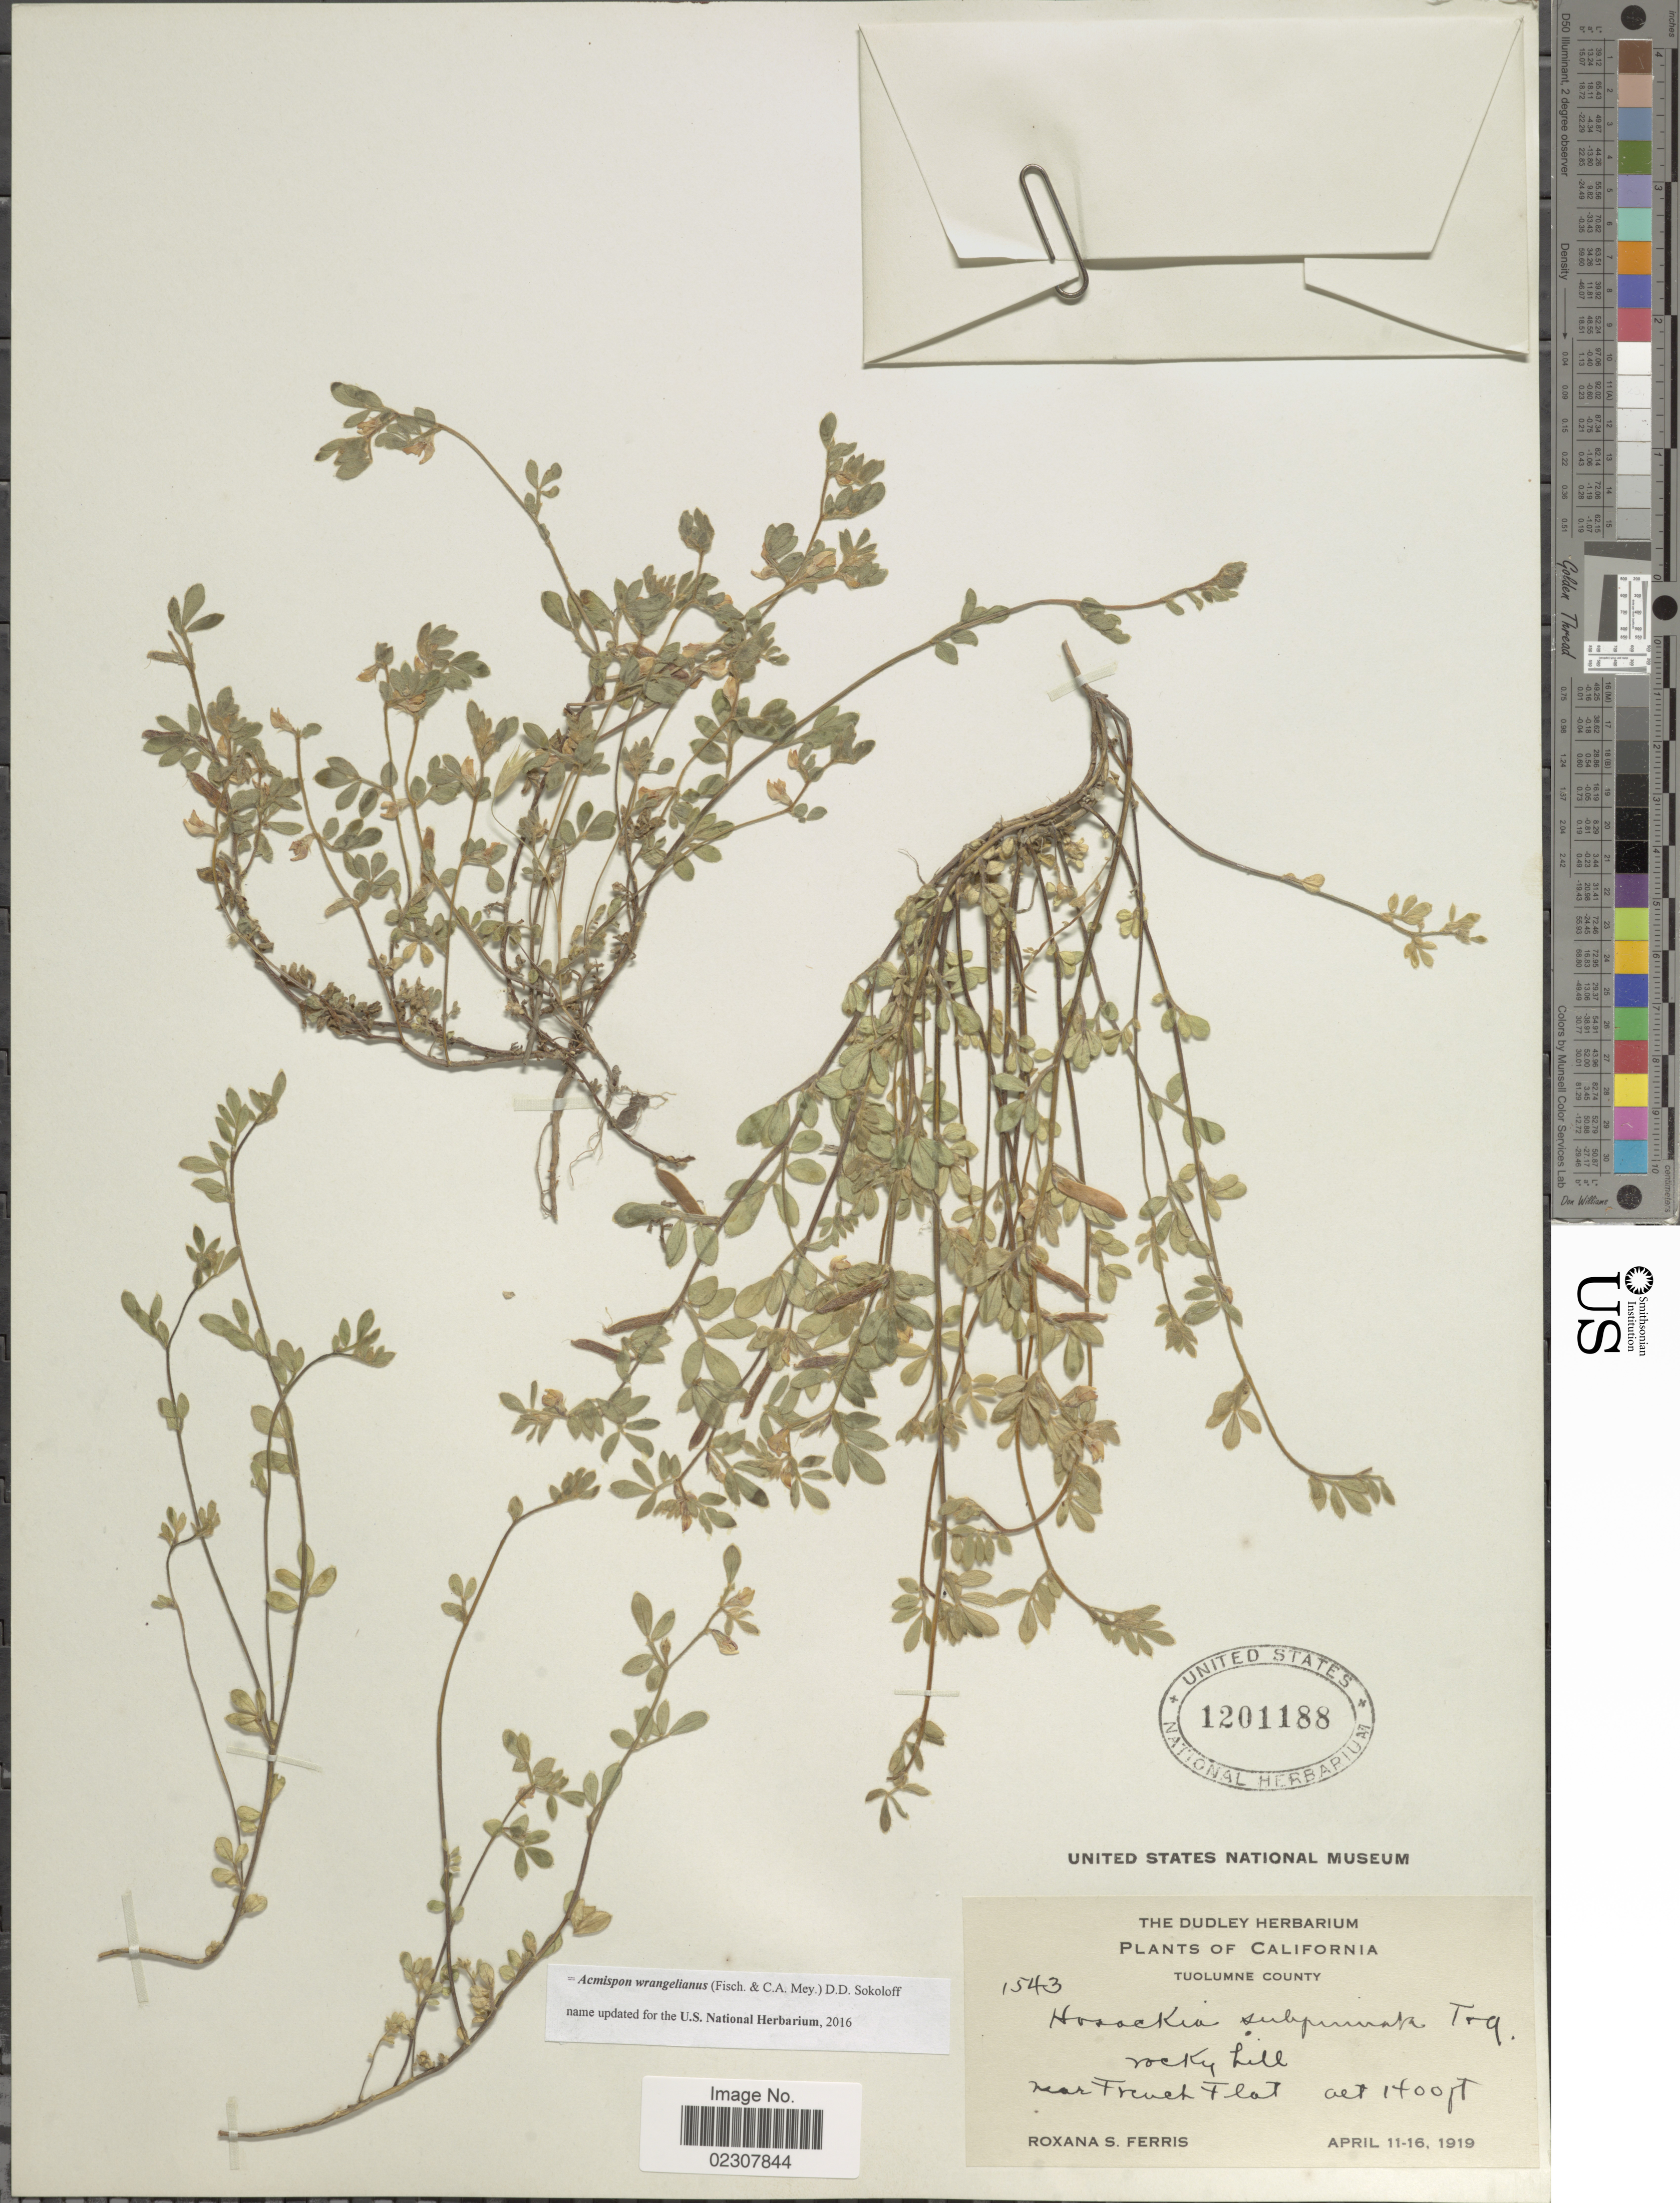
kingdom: Plantae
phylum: Tracheophyta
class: Magnoliopsida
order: Fabales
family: Fabaceae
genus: Acmispon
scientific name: Acmispon wrangelianus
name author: (Fisch. & C.A. Mey.) D.D. Sokoloff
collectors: R. S. Ferris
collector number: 1543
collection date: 1919-04-11/1919-04-16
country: United States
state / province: California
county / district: Tuolumne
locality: Tuolumne County, rocky hill, near French Flat.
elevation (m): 427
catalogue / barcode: US 1201188